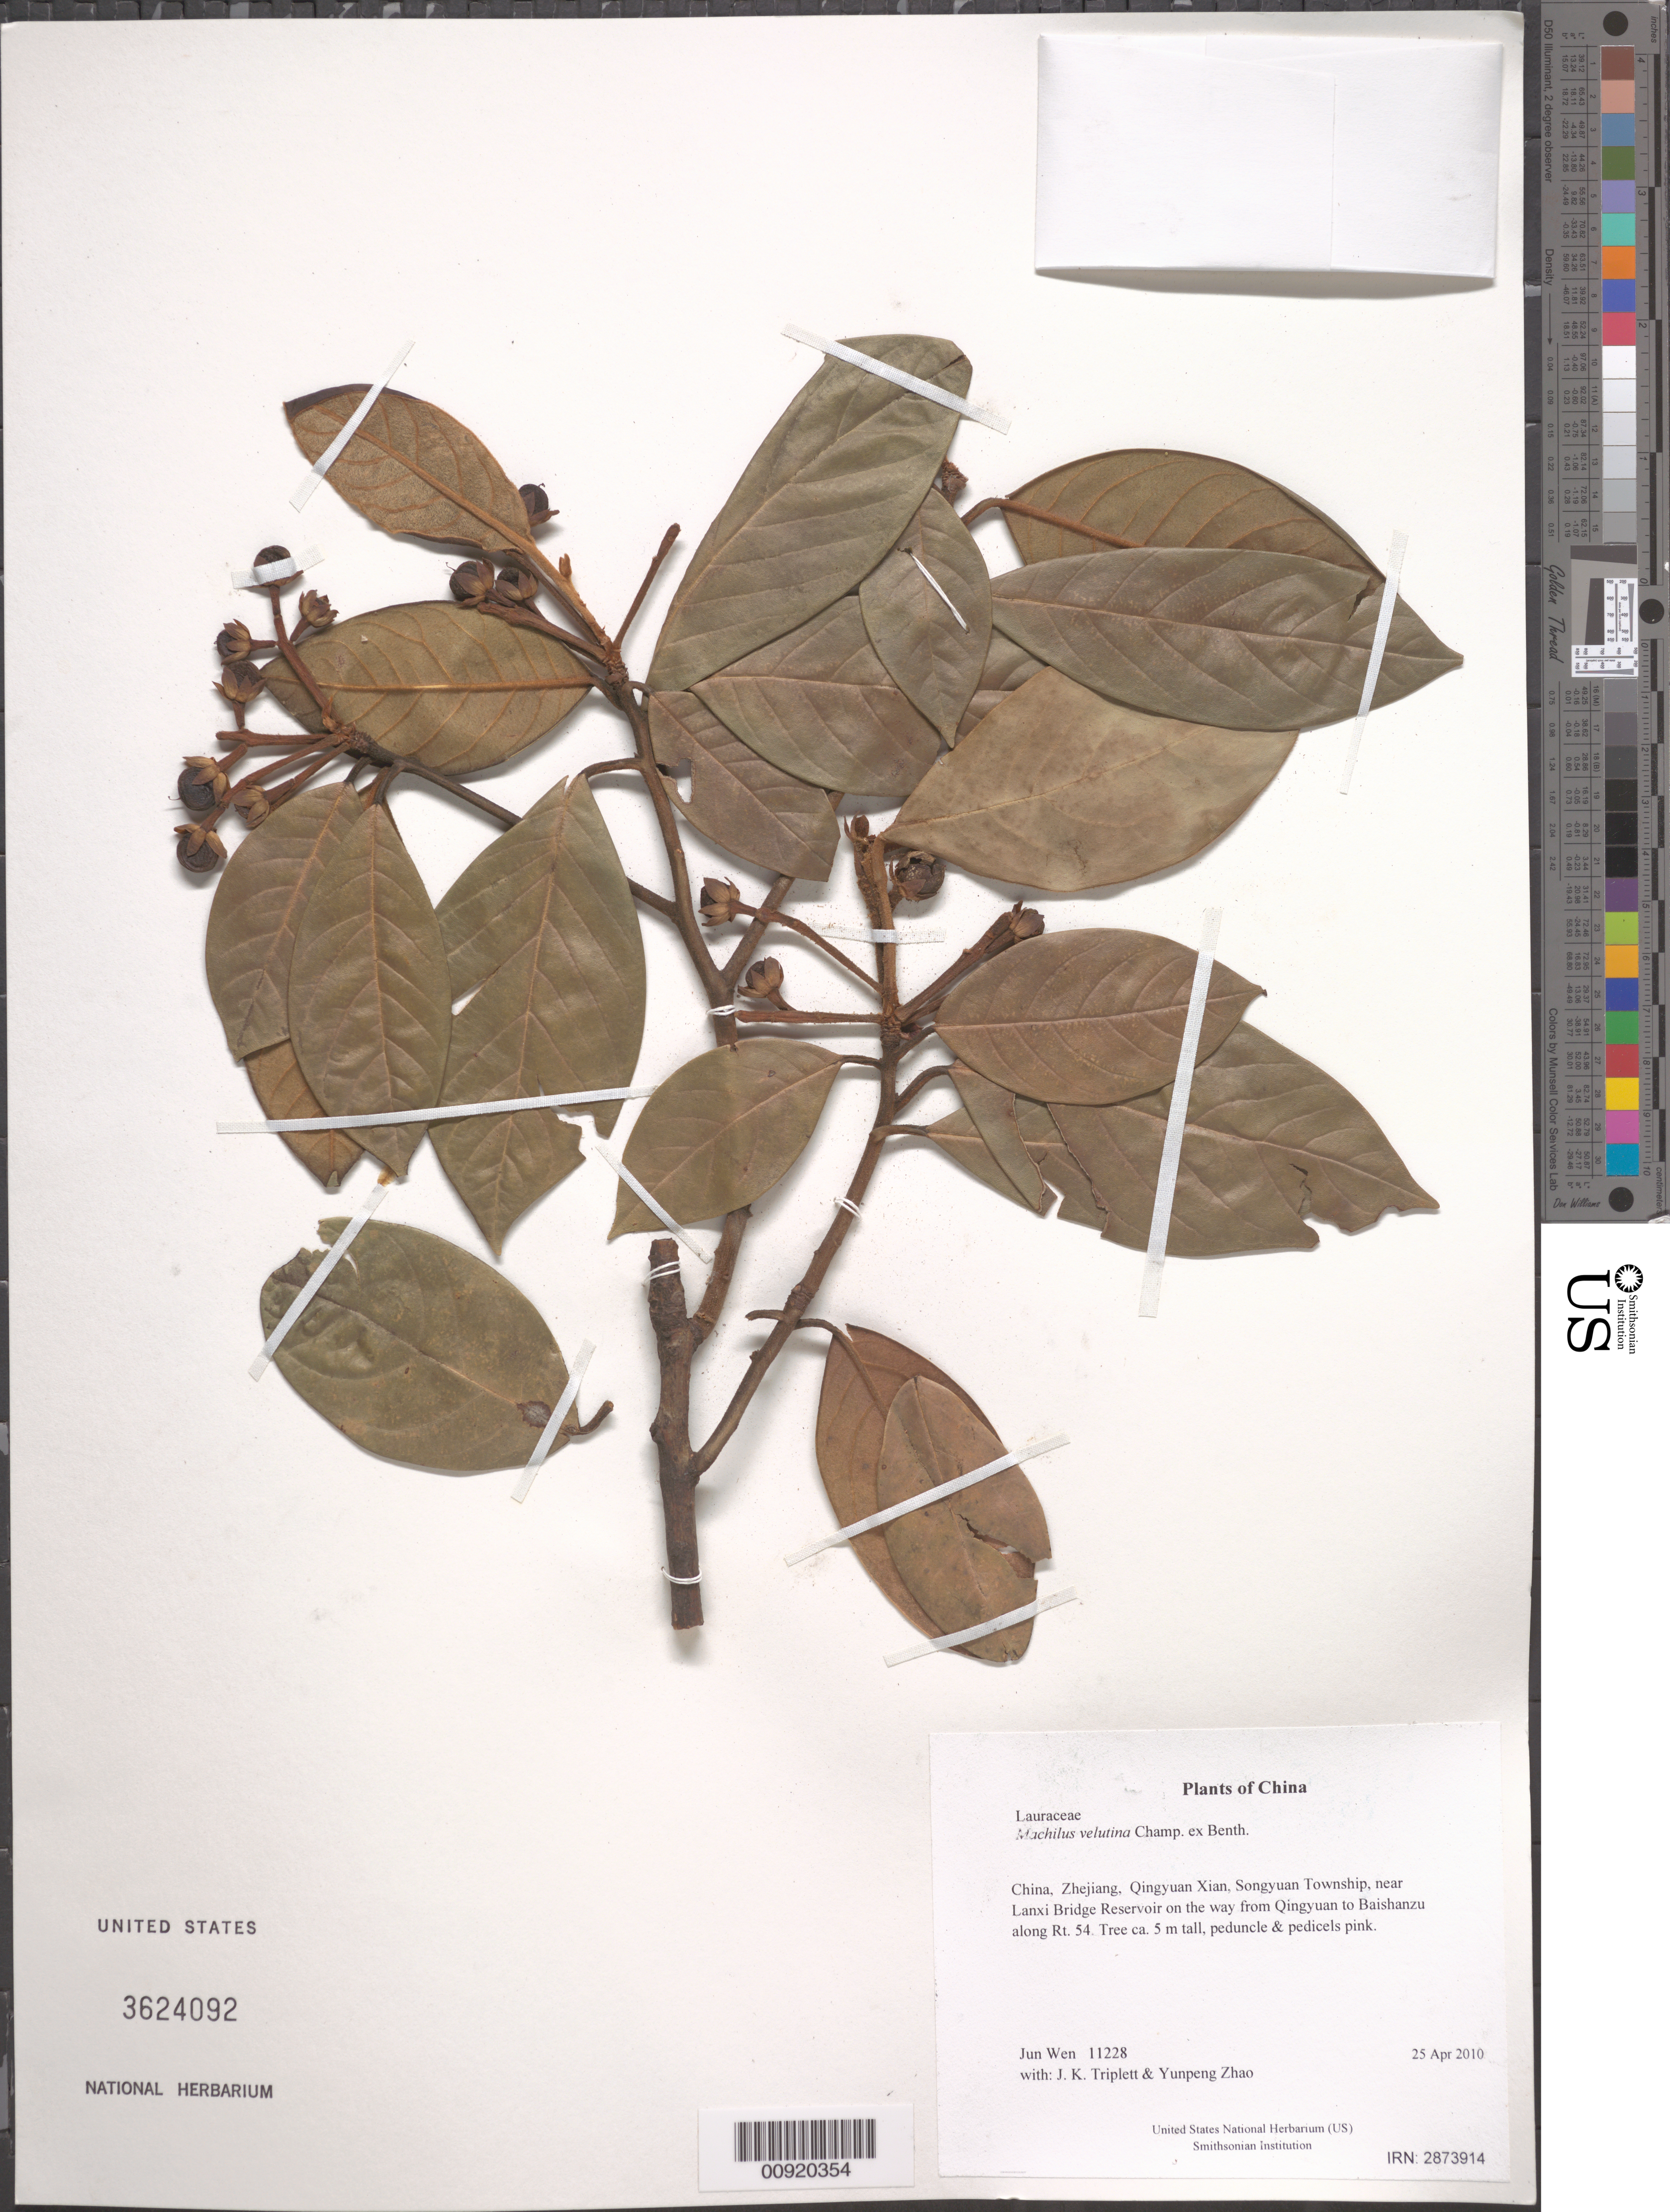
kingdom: Plantae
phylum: Tracheophyta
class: Magnoliopsida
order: Laurales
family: Lauraceae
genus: Machilus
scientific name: Machilus velutina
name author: Champ. ex Benth.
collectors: J. Wen, J. K. Triplett & Yunpeng Zhao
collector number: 11228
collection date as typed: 25 Apr 2010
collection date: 2010-04-25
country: China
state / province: Zhejiang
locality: Qingyuan Xian, Songyuan Township, near Lanxi Bridge Reservoir on the way from Qingyuan to Baishanzu along Rt. 54.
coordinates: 27 37.241 N, 119 07.233 E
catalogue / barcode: US 3624092